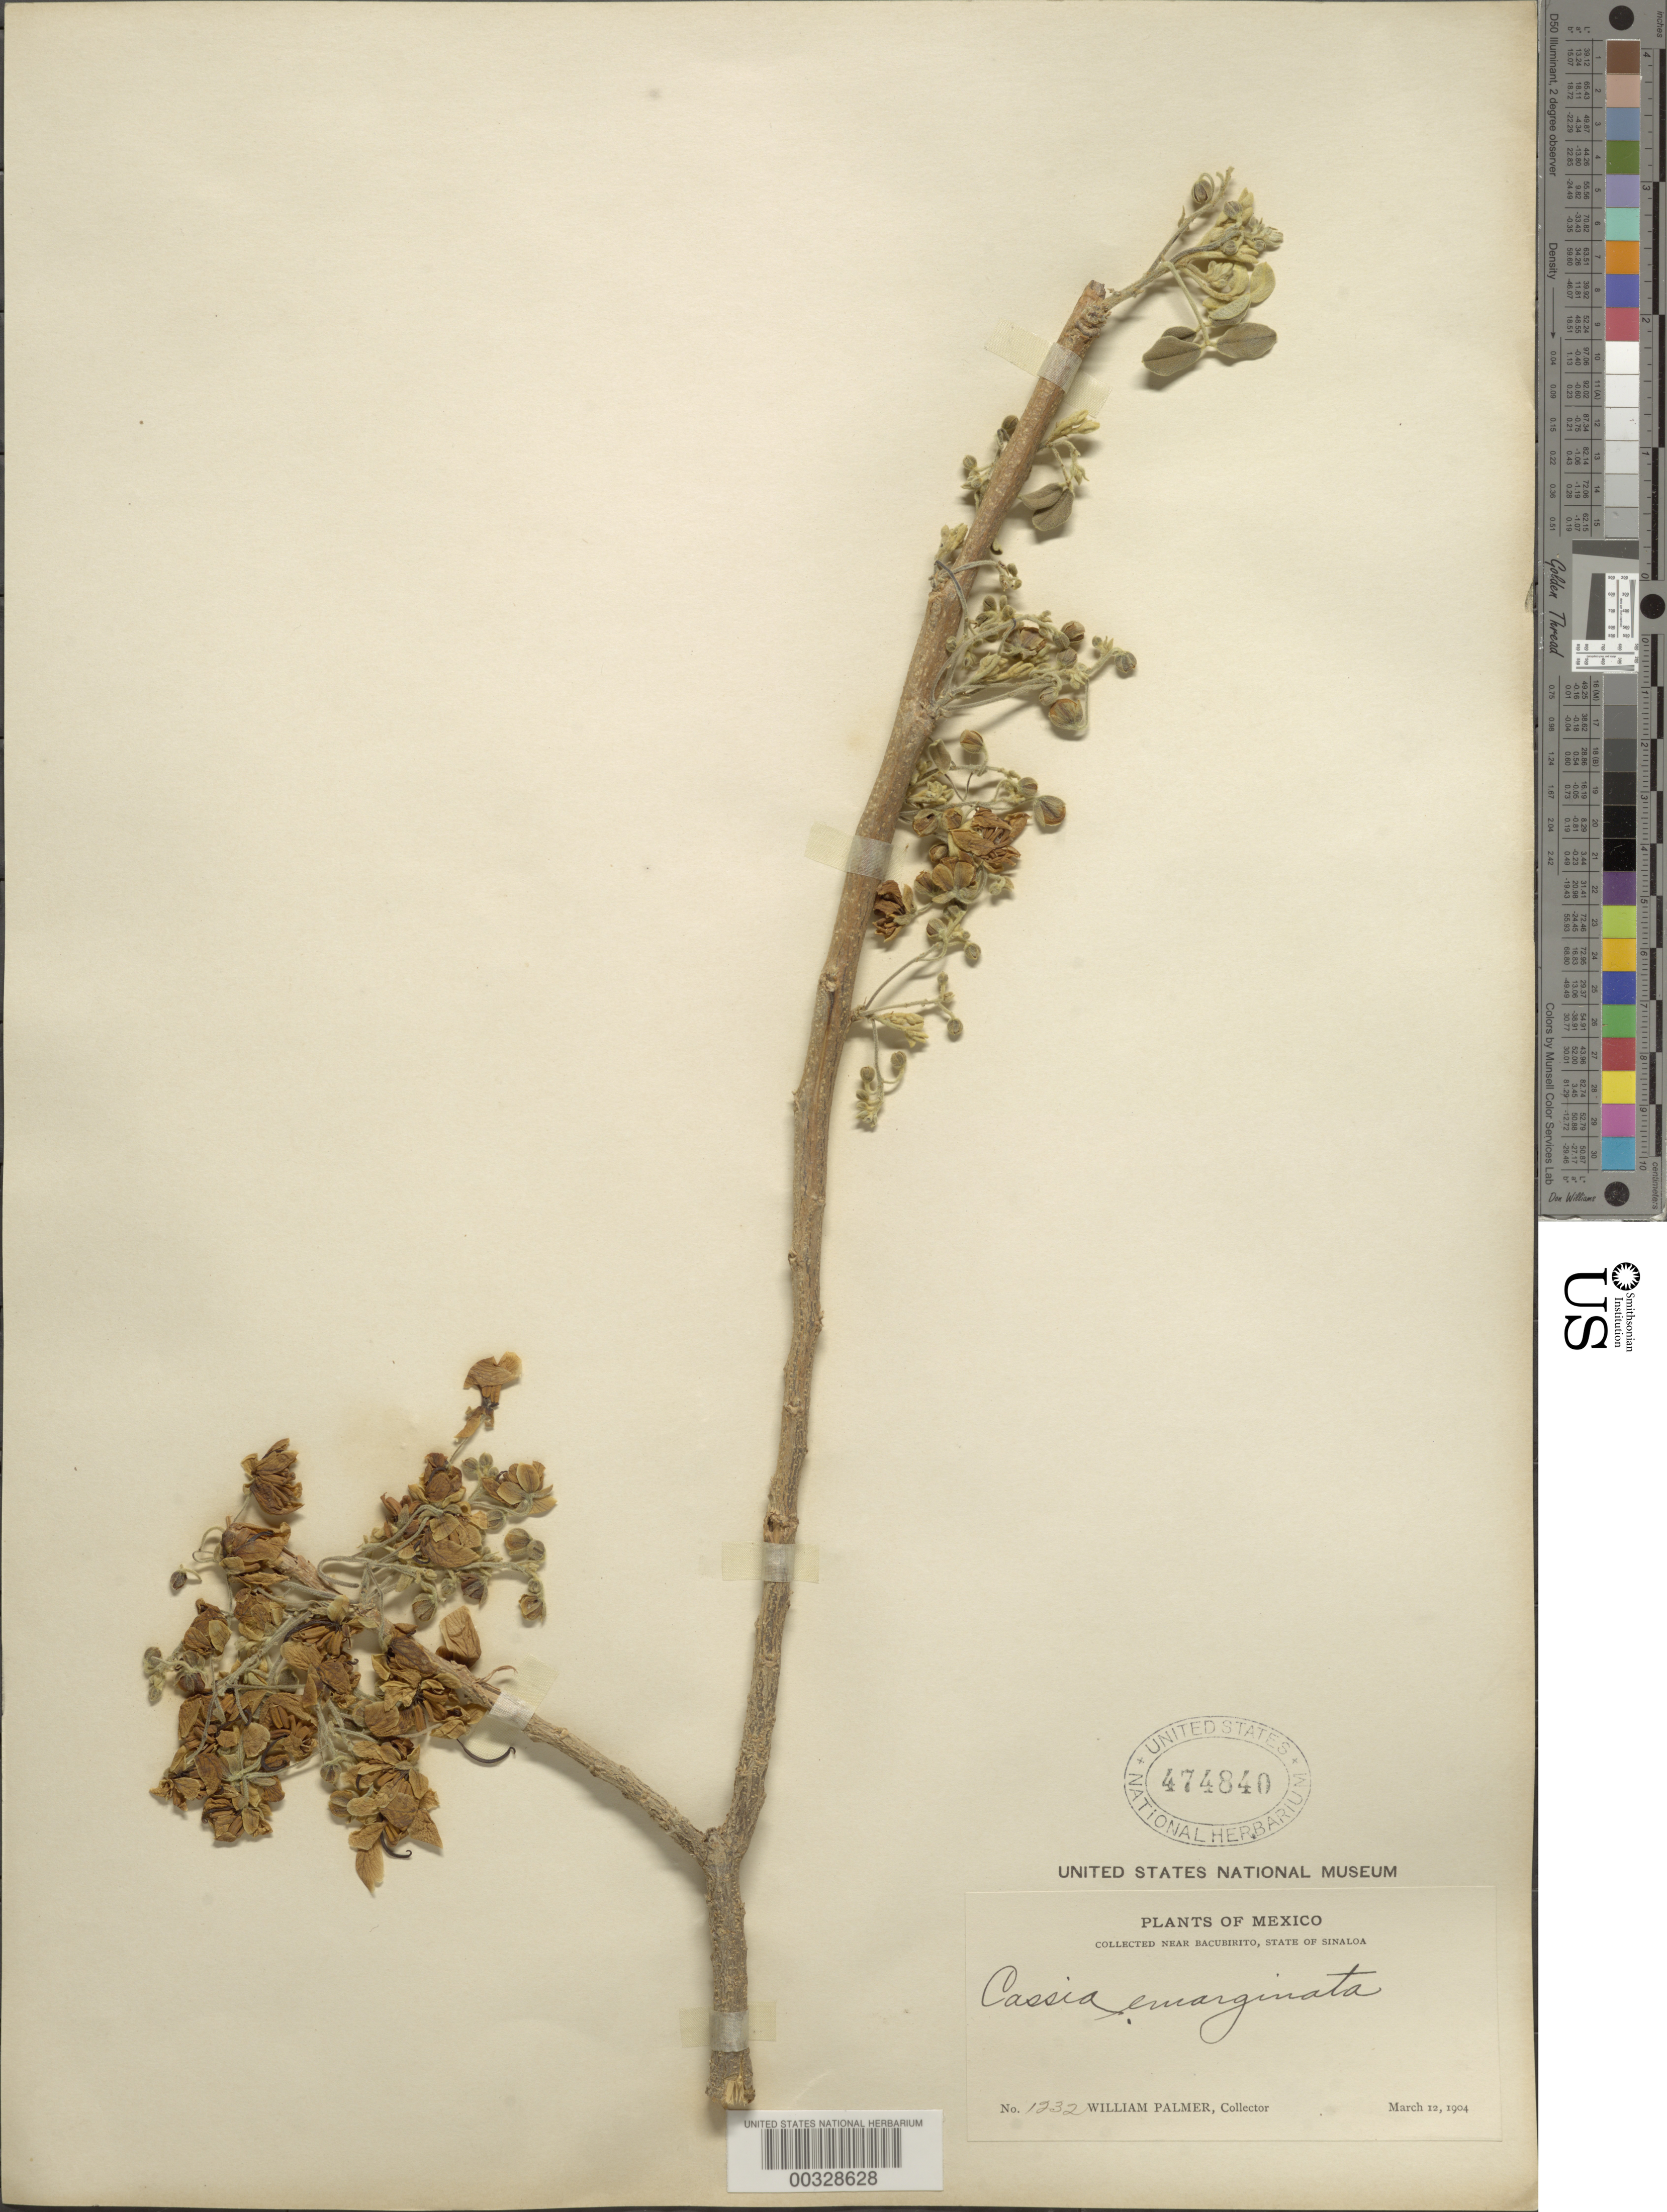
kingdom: Plantae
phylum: Tracheophyta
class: Magnoliopsida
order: Fabales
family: Fabaceae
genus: Senna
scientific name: Senna emarginata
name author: L.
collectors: W. Palmer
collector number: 1232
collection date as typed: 12 Mar 1904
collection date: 1904-03-12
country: Mexico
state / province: Sinaloa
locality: Near bacubirito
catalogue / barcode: US 474840